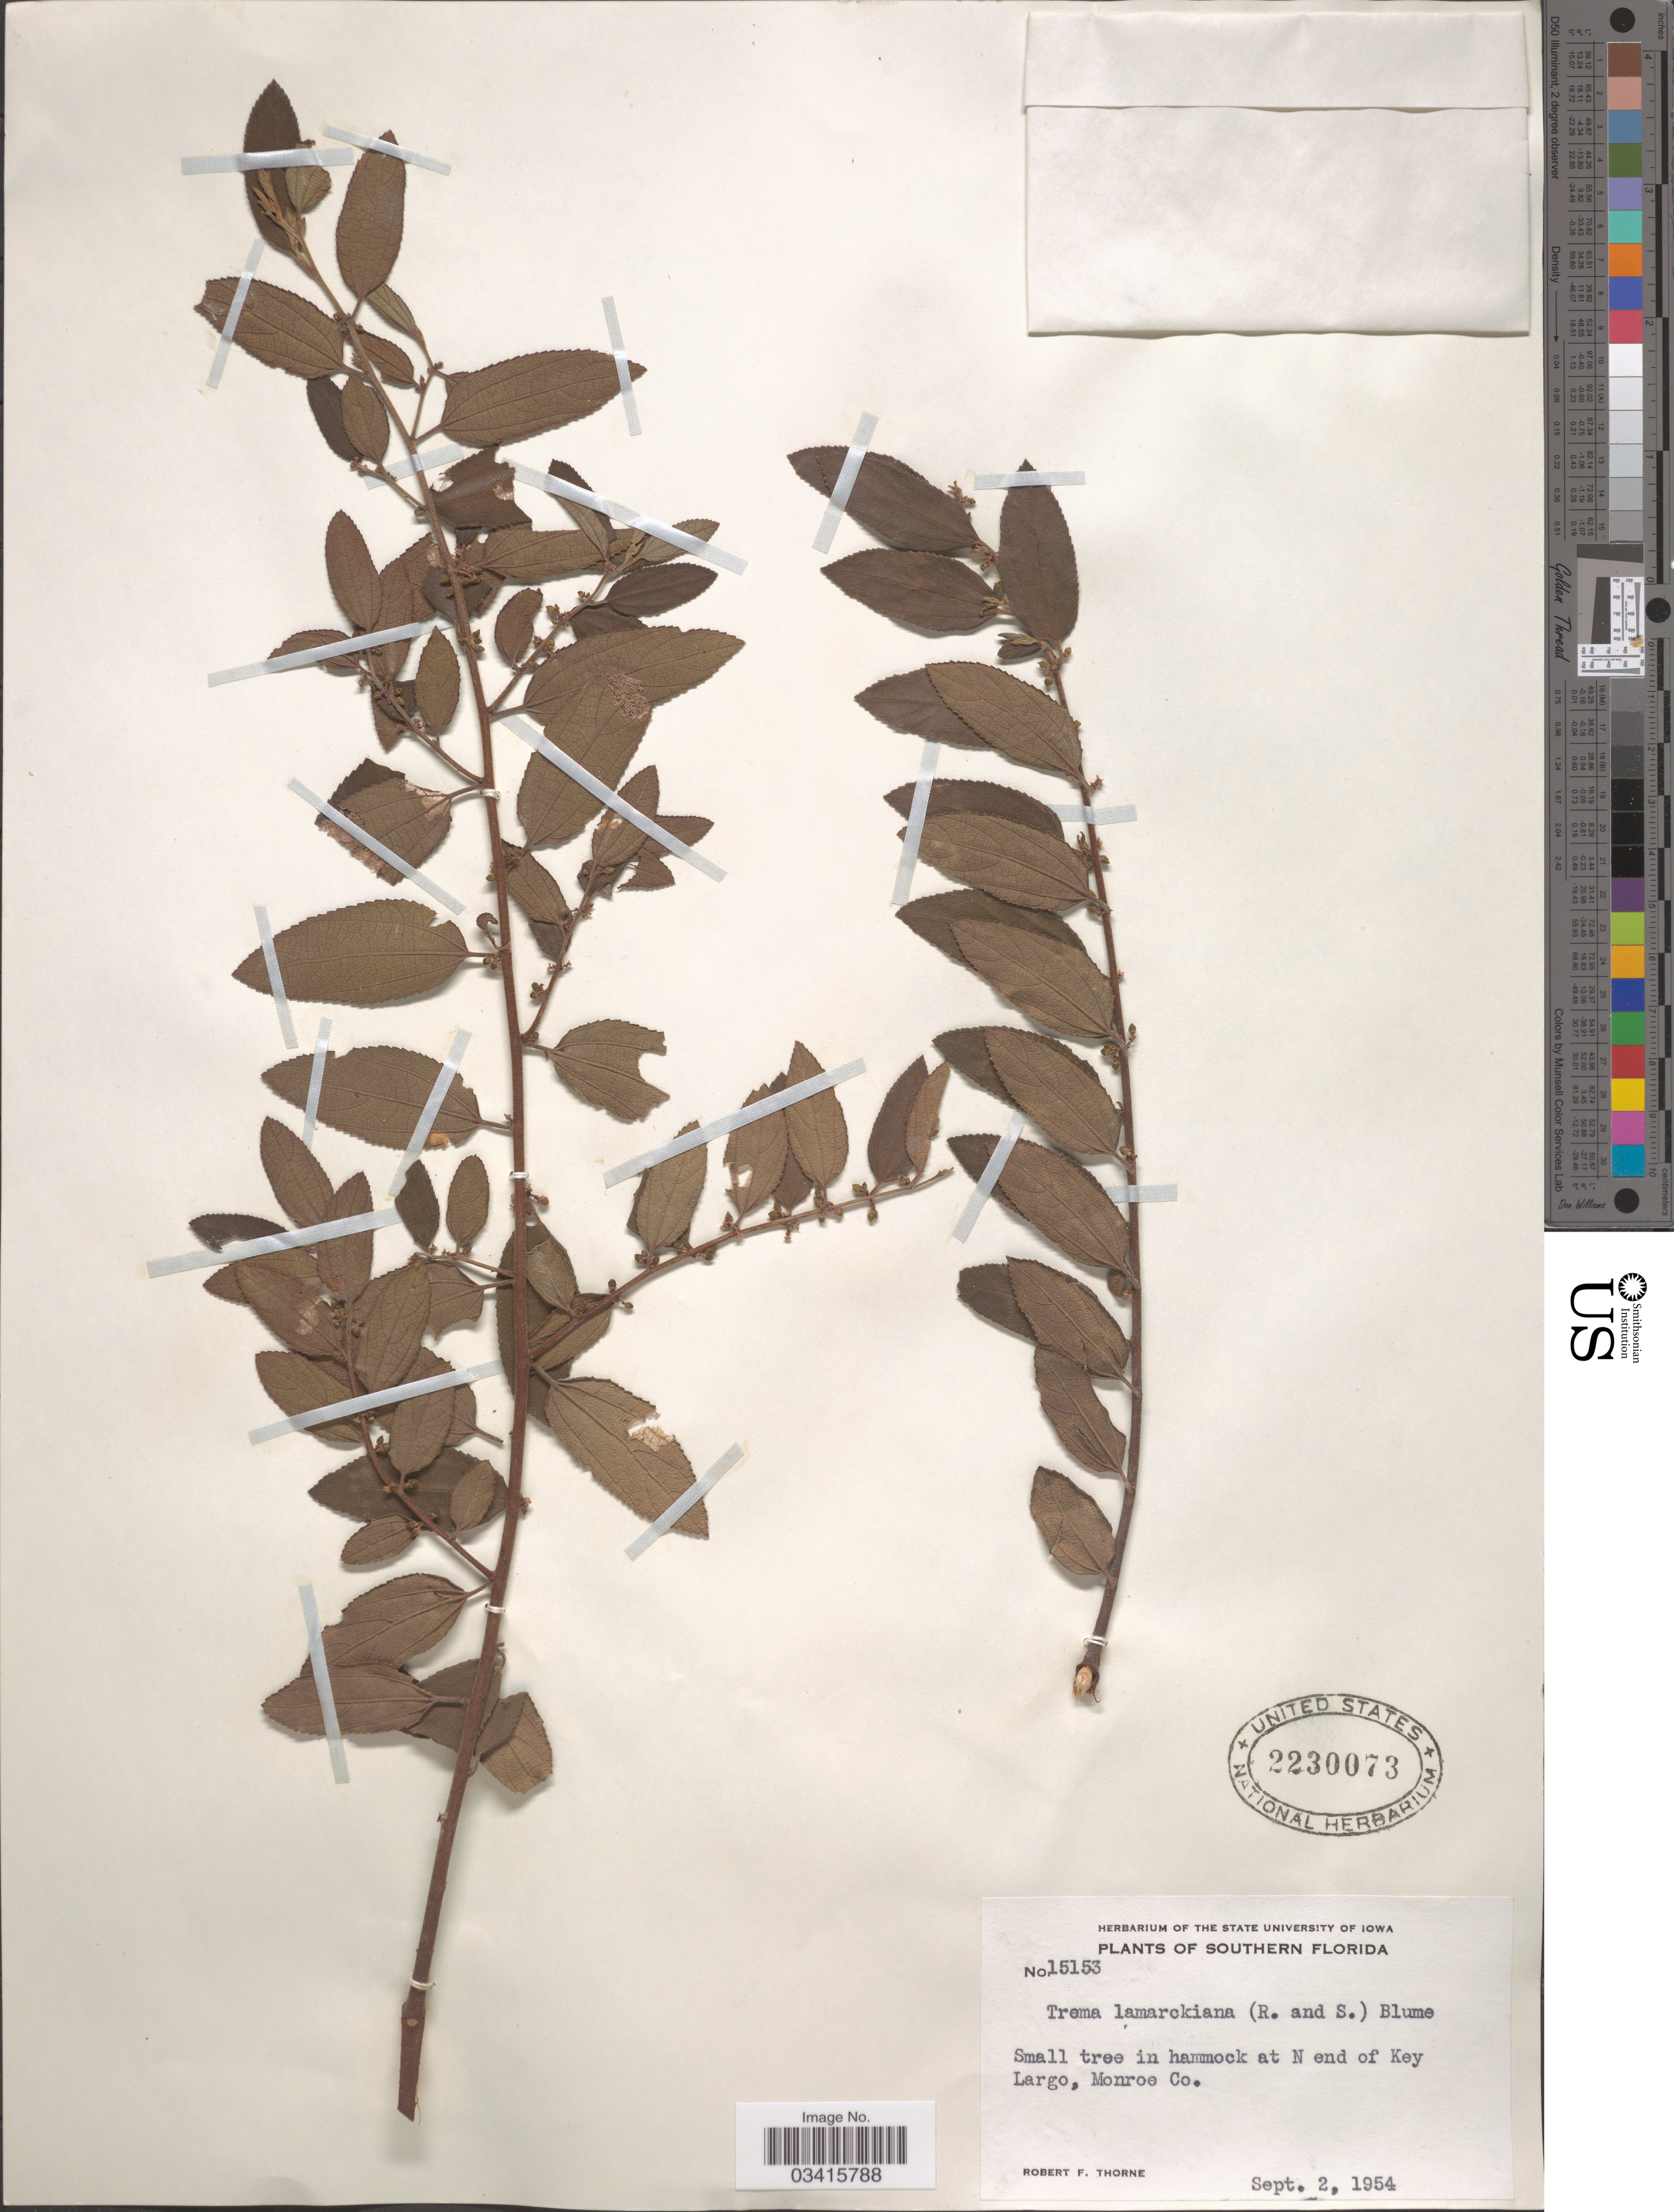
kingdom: Plantae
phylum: Tracheophyta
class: Magnoliopsida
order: Rosales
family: Cannabaceae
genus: Trema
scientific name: Trema lamarckianum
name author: (Schult.) Blume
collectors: R. F. Thorne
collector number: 15153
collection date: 1954-09-02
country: United States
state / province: Florida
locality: Southern Florida. Small tree in hammock at N end of Key Largo, Monroe Co.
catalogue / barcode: US 2230073